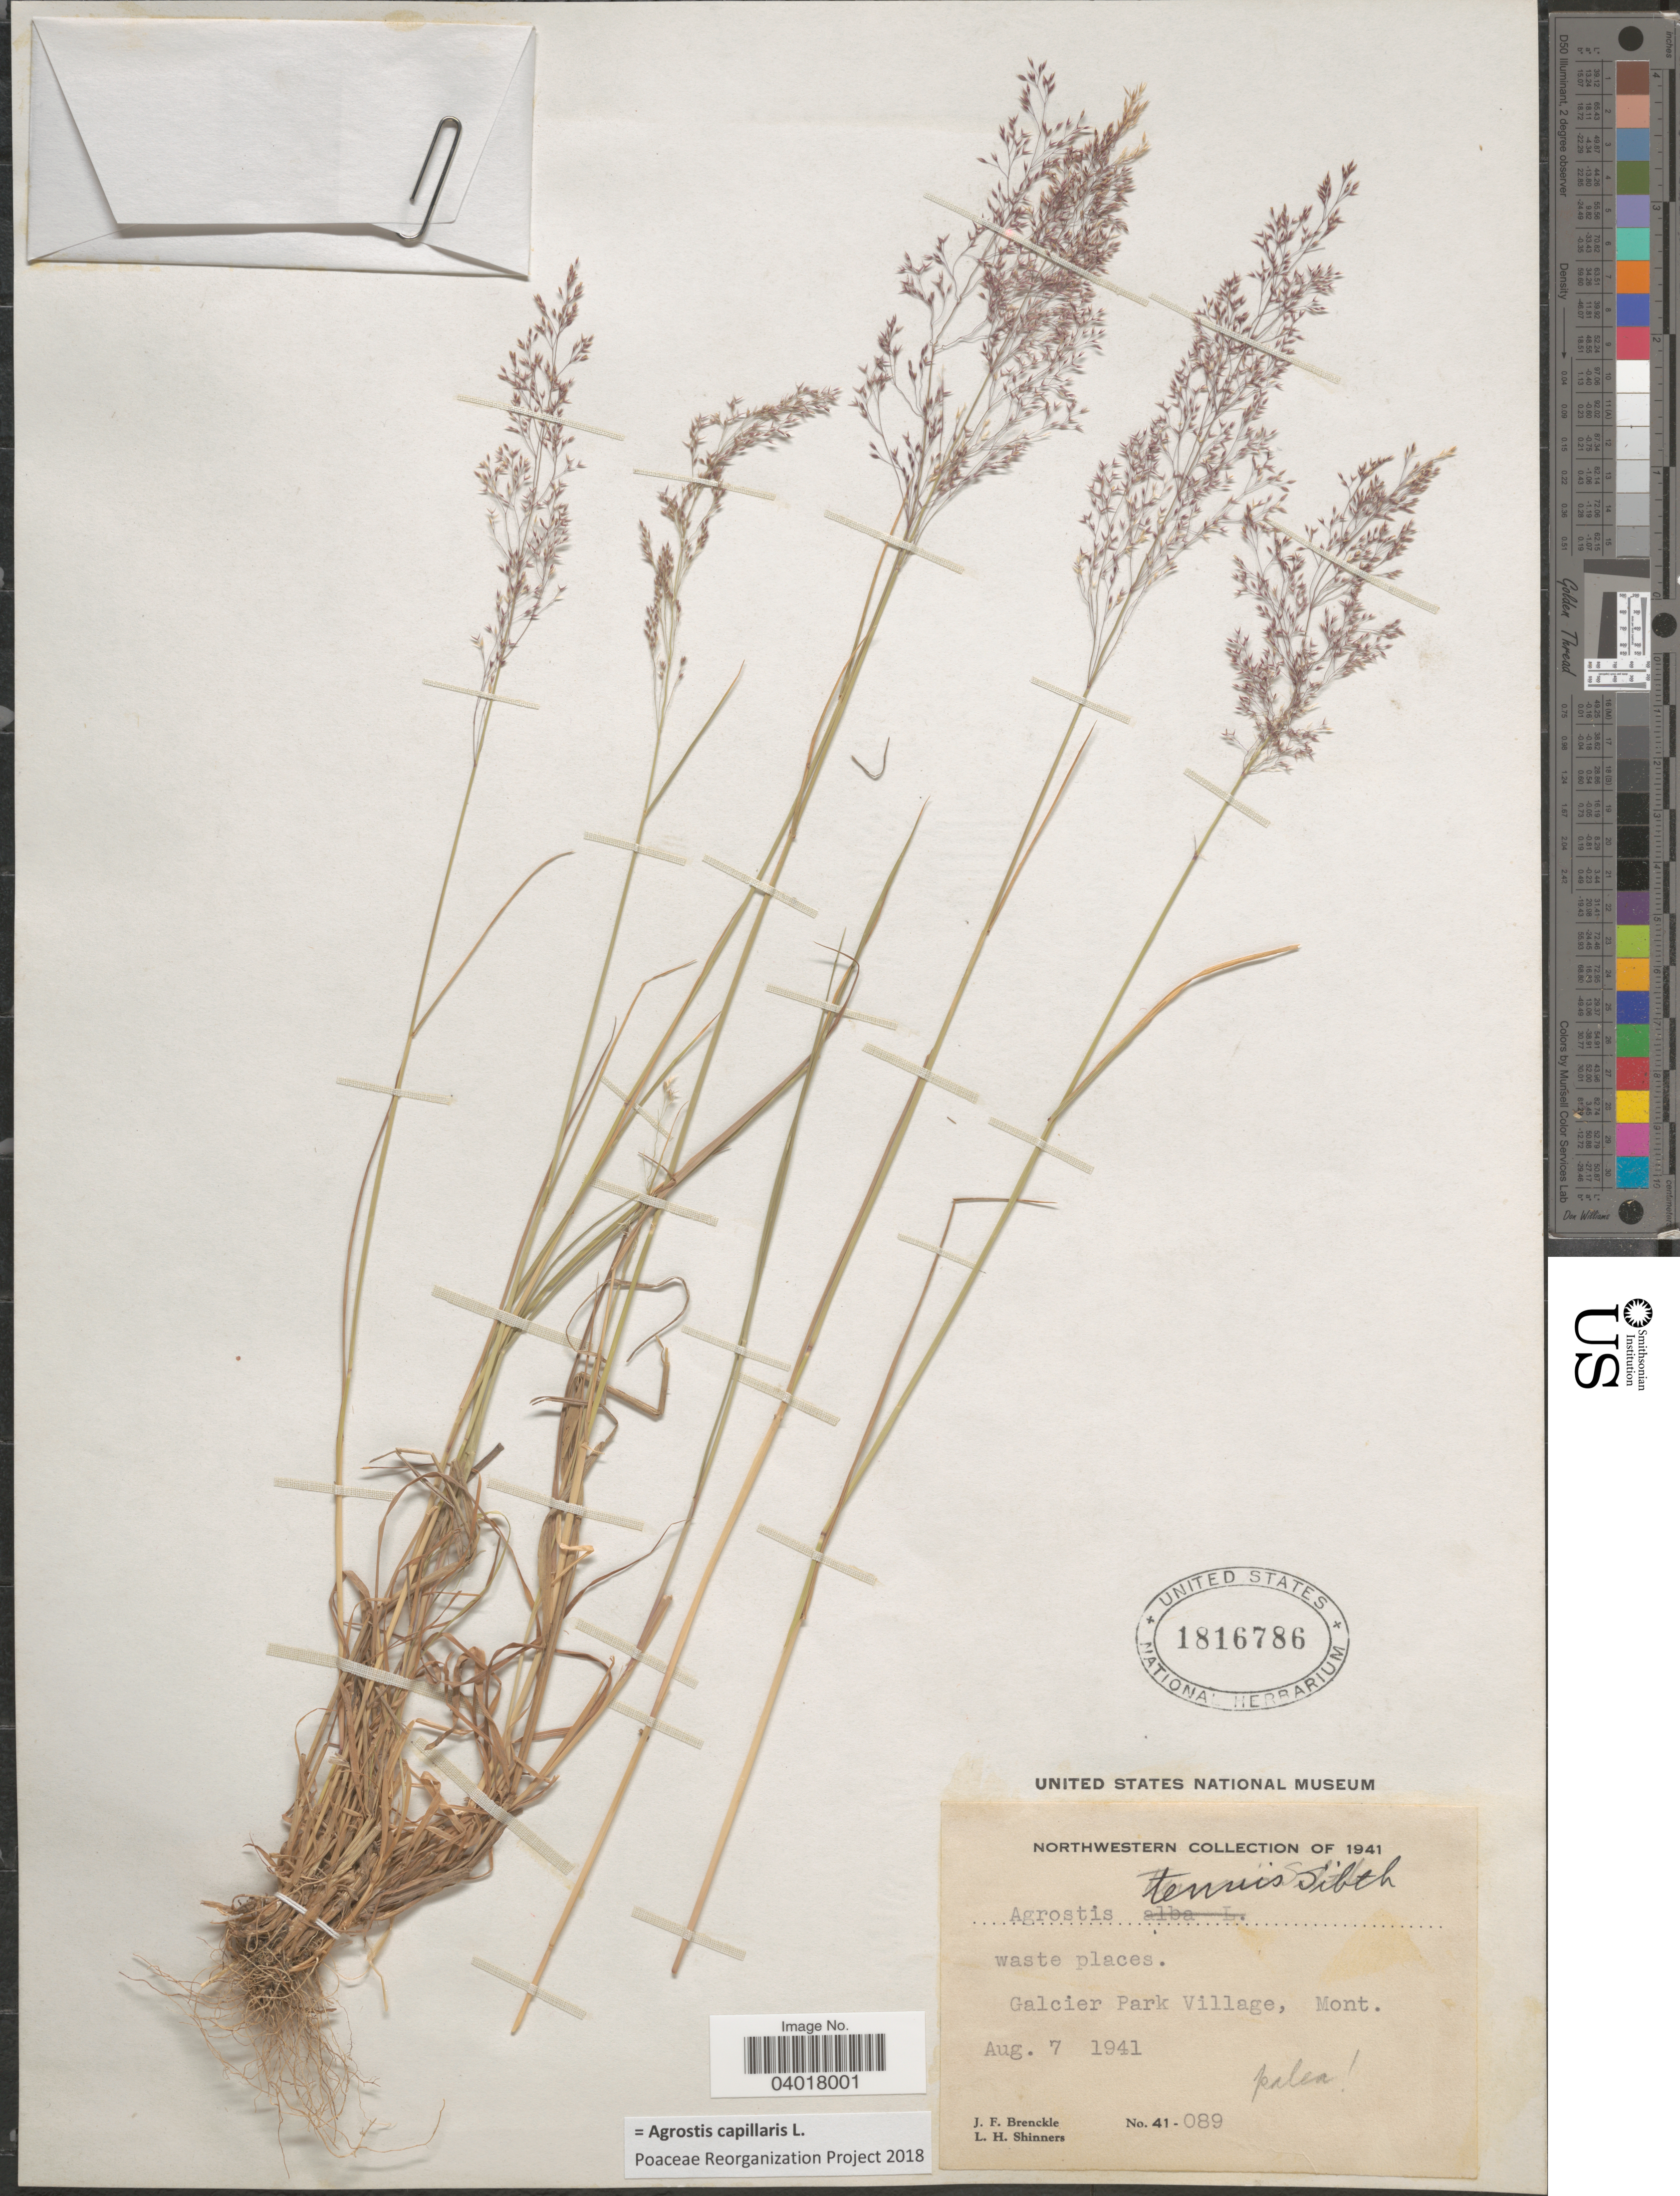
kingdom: Plantae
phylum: Tracheophyta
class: Liliopsida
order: Poales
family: Poaceae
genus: Agrostis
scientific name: Agrostis capillaris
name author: L.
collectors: J. Brenckle & L. H. Shinners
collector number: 41-089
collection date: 1941-08-07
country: United States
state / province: Montana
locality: Northwestern. Galcier Park Village.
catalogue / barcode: US 1816786